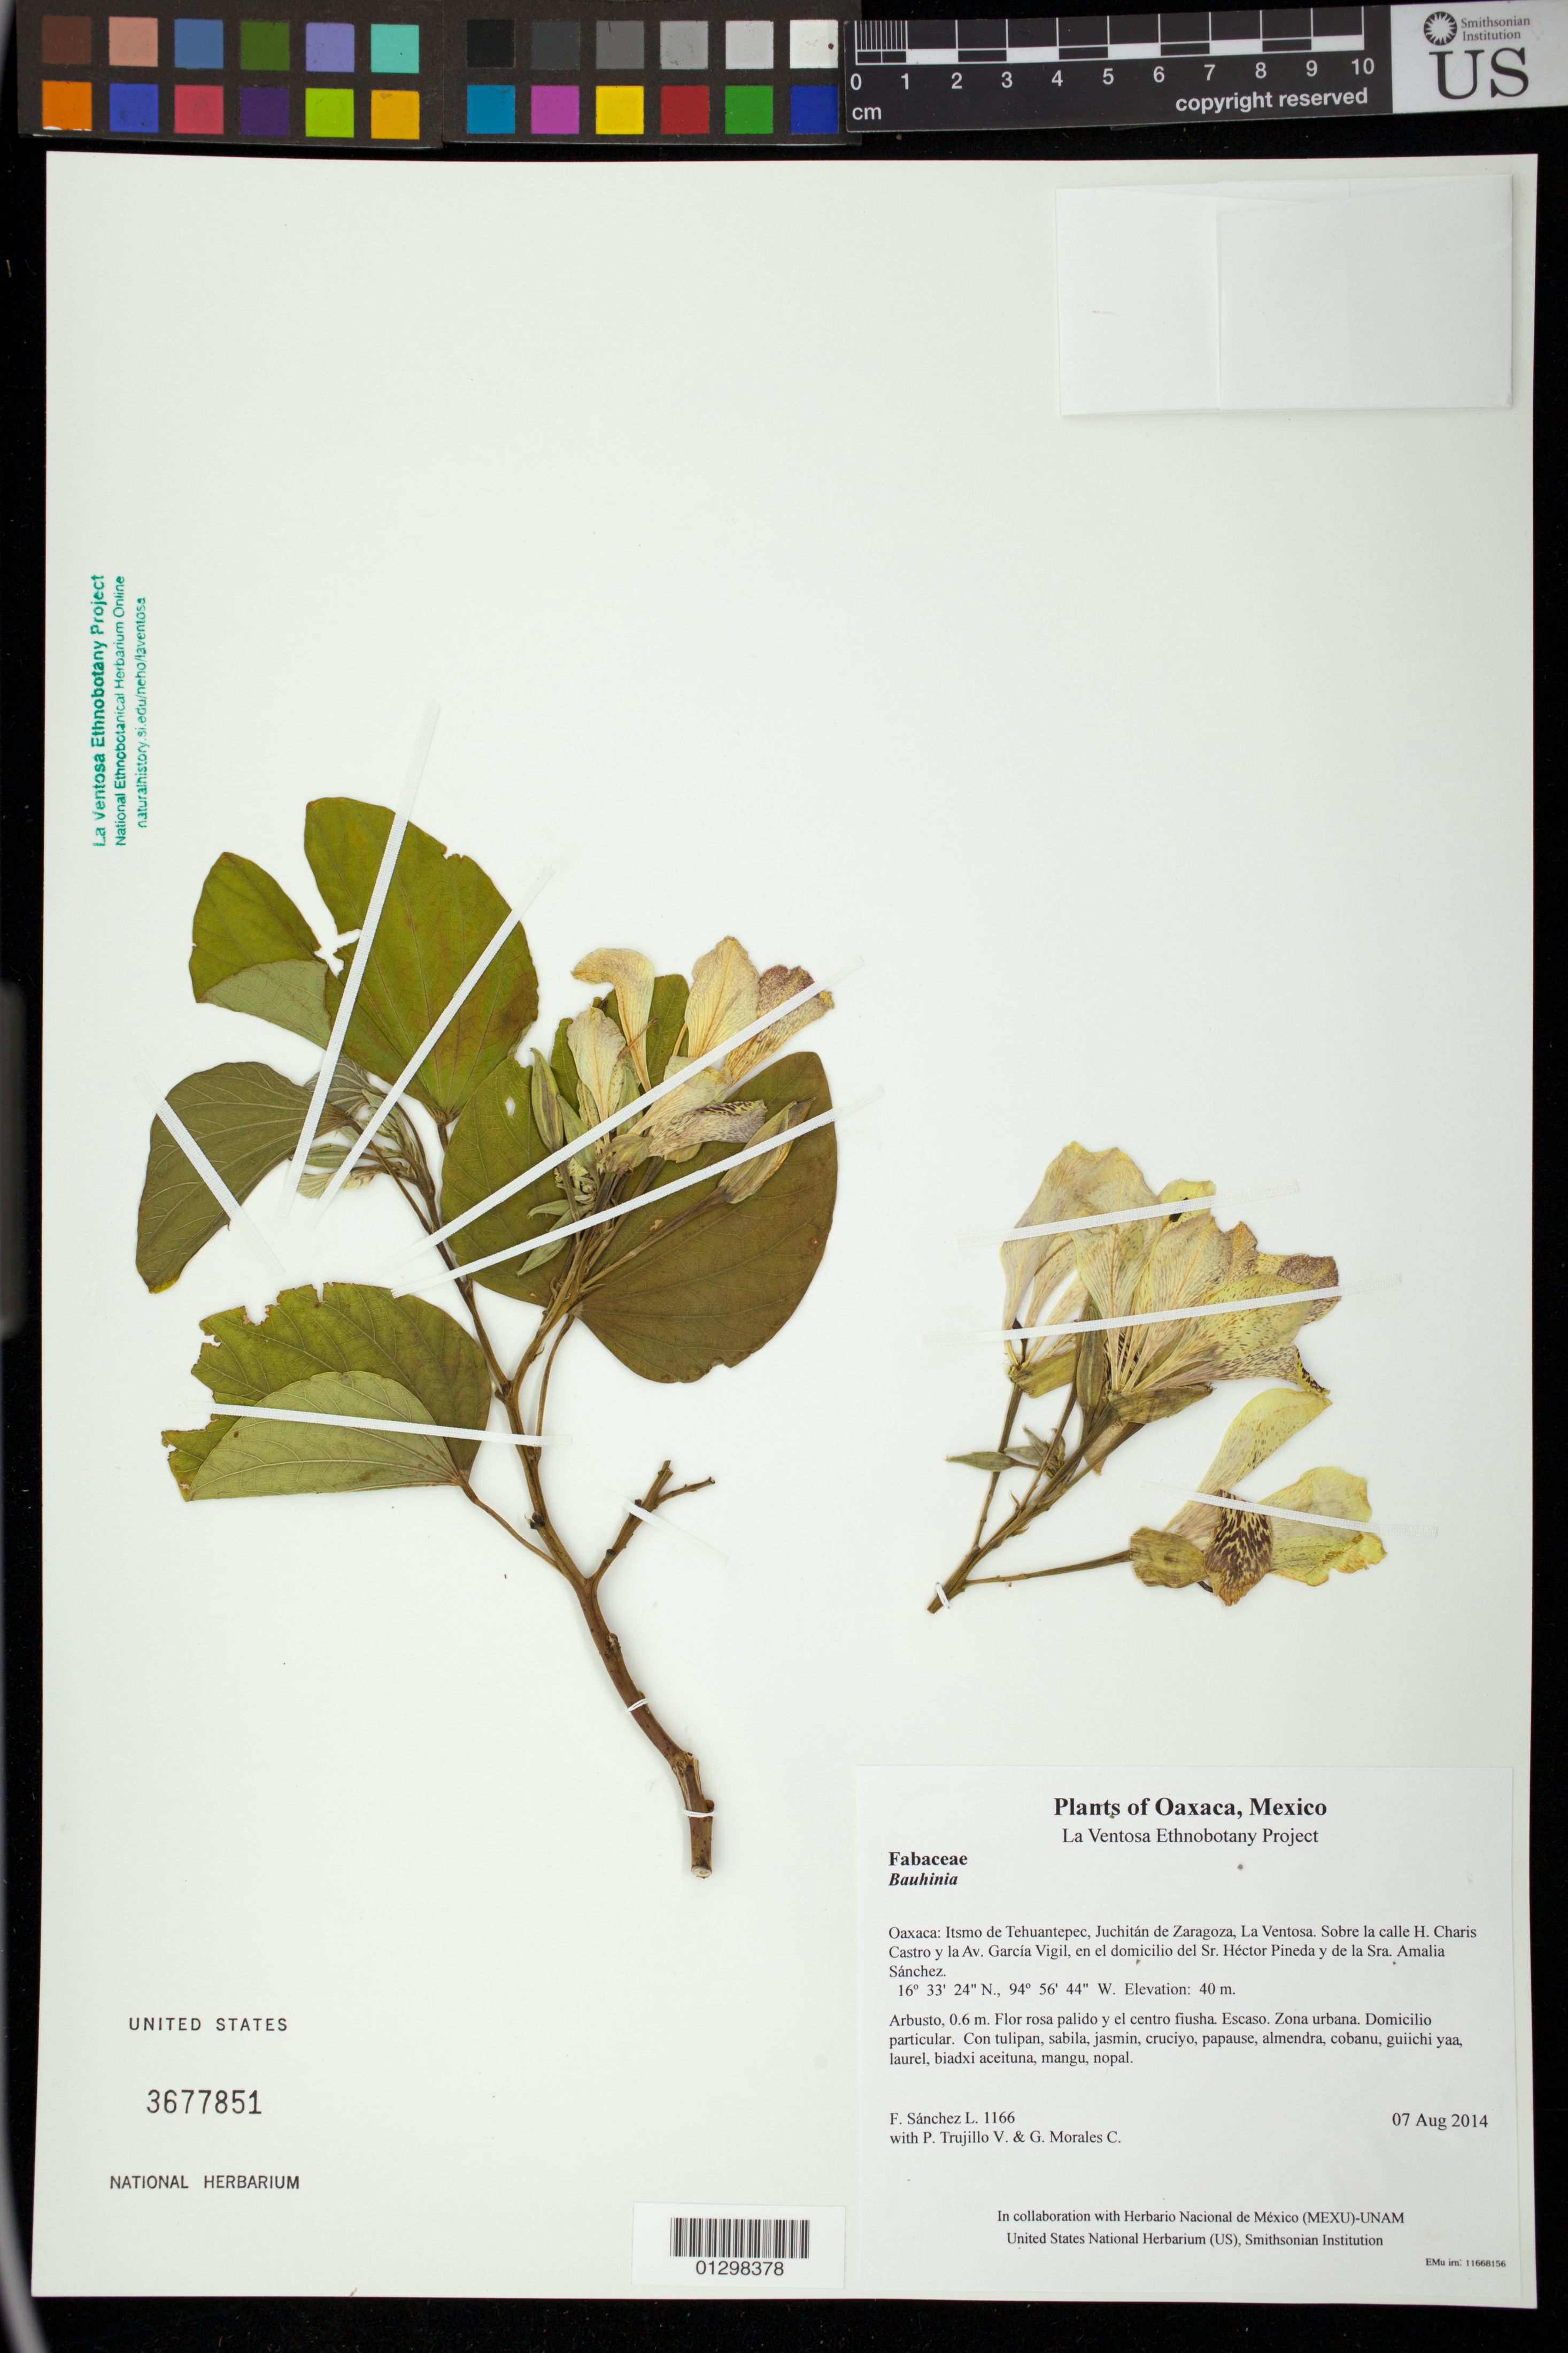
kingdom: Plantae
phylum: Tracheophyta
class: Magnoliopsida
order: Fabales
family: Fabaceae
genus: Bauhinia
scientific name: Bauhinia monandra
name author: Kurz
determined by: Cruz D., R.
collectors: F. Sánchez L., P. Trujillo V. & G. Morales C.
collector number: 1166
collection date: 2014-08-07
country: Mexico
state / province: Oaxaca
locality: Itsmo de Tehuantepec, Juchitán de Zaragoza, La Ventosa. Sobre la calle H. Charis Castro y la Av. García Vigil, en el domicilio del Sr. Héctor Pineda y de la Sra. Amalia Sánchez.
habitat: Zona urbana. Domicilio particular.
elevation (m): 40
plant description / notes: MEXU, US; Yaga bandaga. 0.6 m. Guie' rosa naté ne ndaani ni fiusha. Huaxie'.; lirio de la india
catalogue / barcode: US 3677851